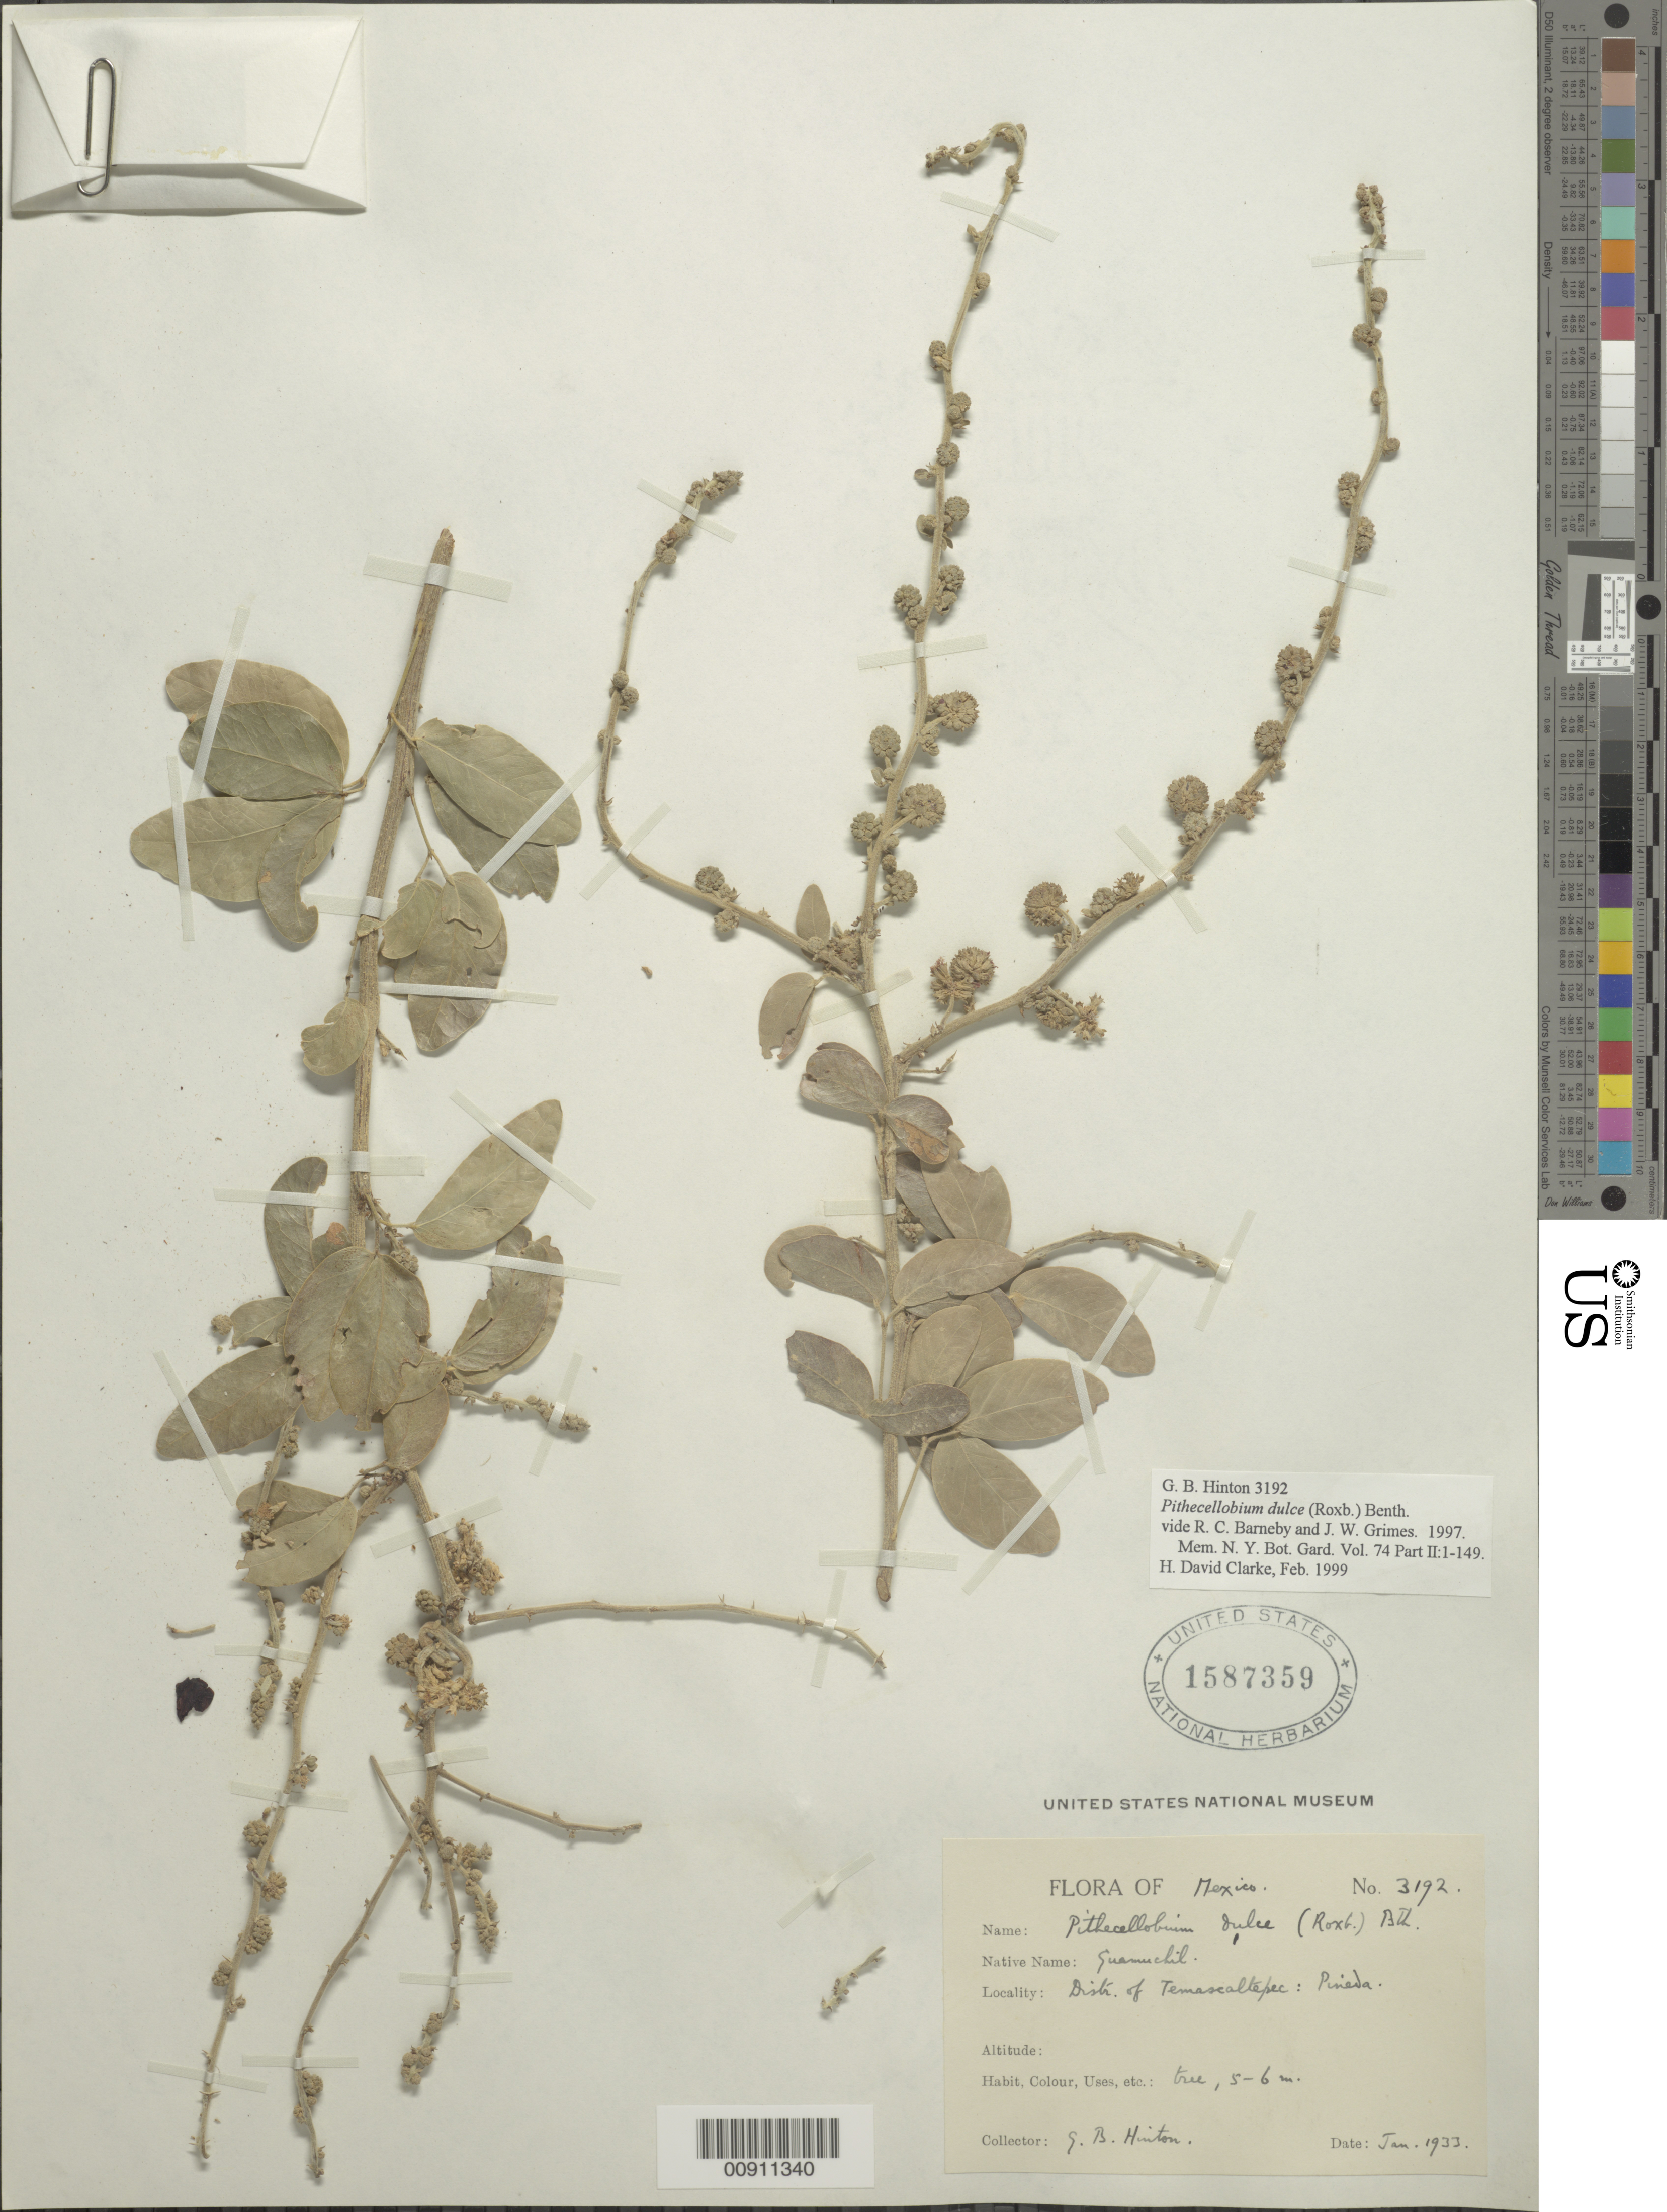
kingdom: Plantae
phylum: Tracheophyta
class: Magnoliopsida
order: Fabales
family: Fabaceae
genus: Pithecellobium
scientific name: Pithecellobium dulce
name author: (Roxb.) Benth.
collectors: G. B. Hinton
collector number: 3192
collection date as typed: Jan 1933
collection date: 1933-01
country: Mexico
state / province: México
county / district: Temascaltepec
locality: State of Mexico: District of Temascaltepec: Pineda.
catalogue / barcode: US 1587359